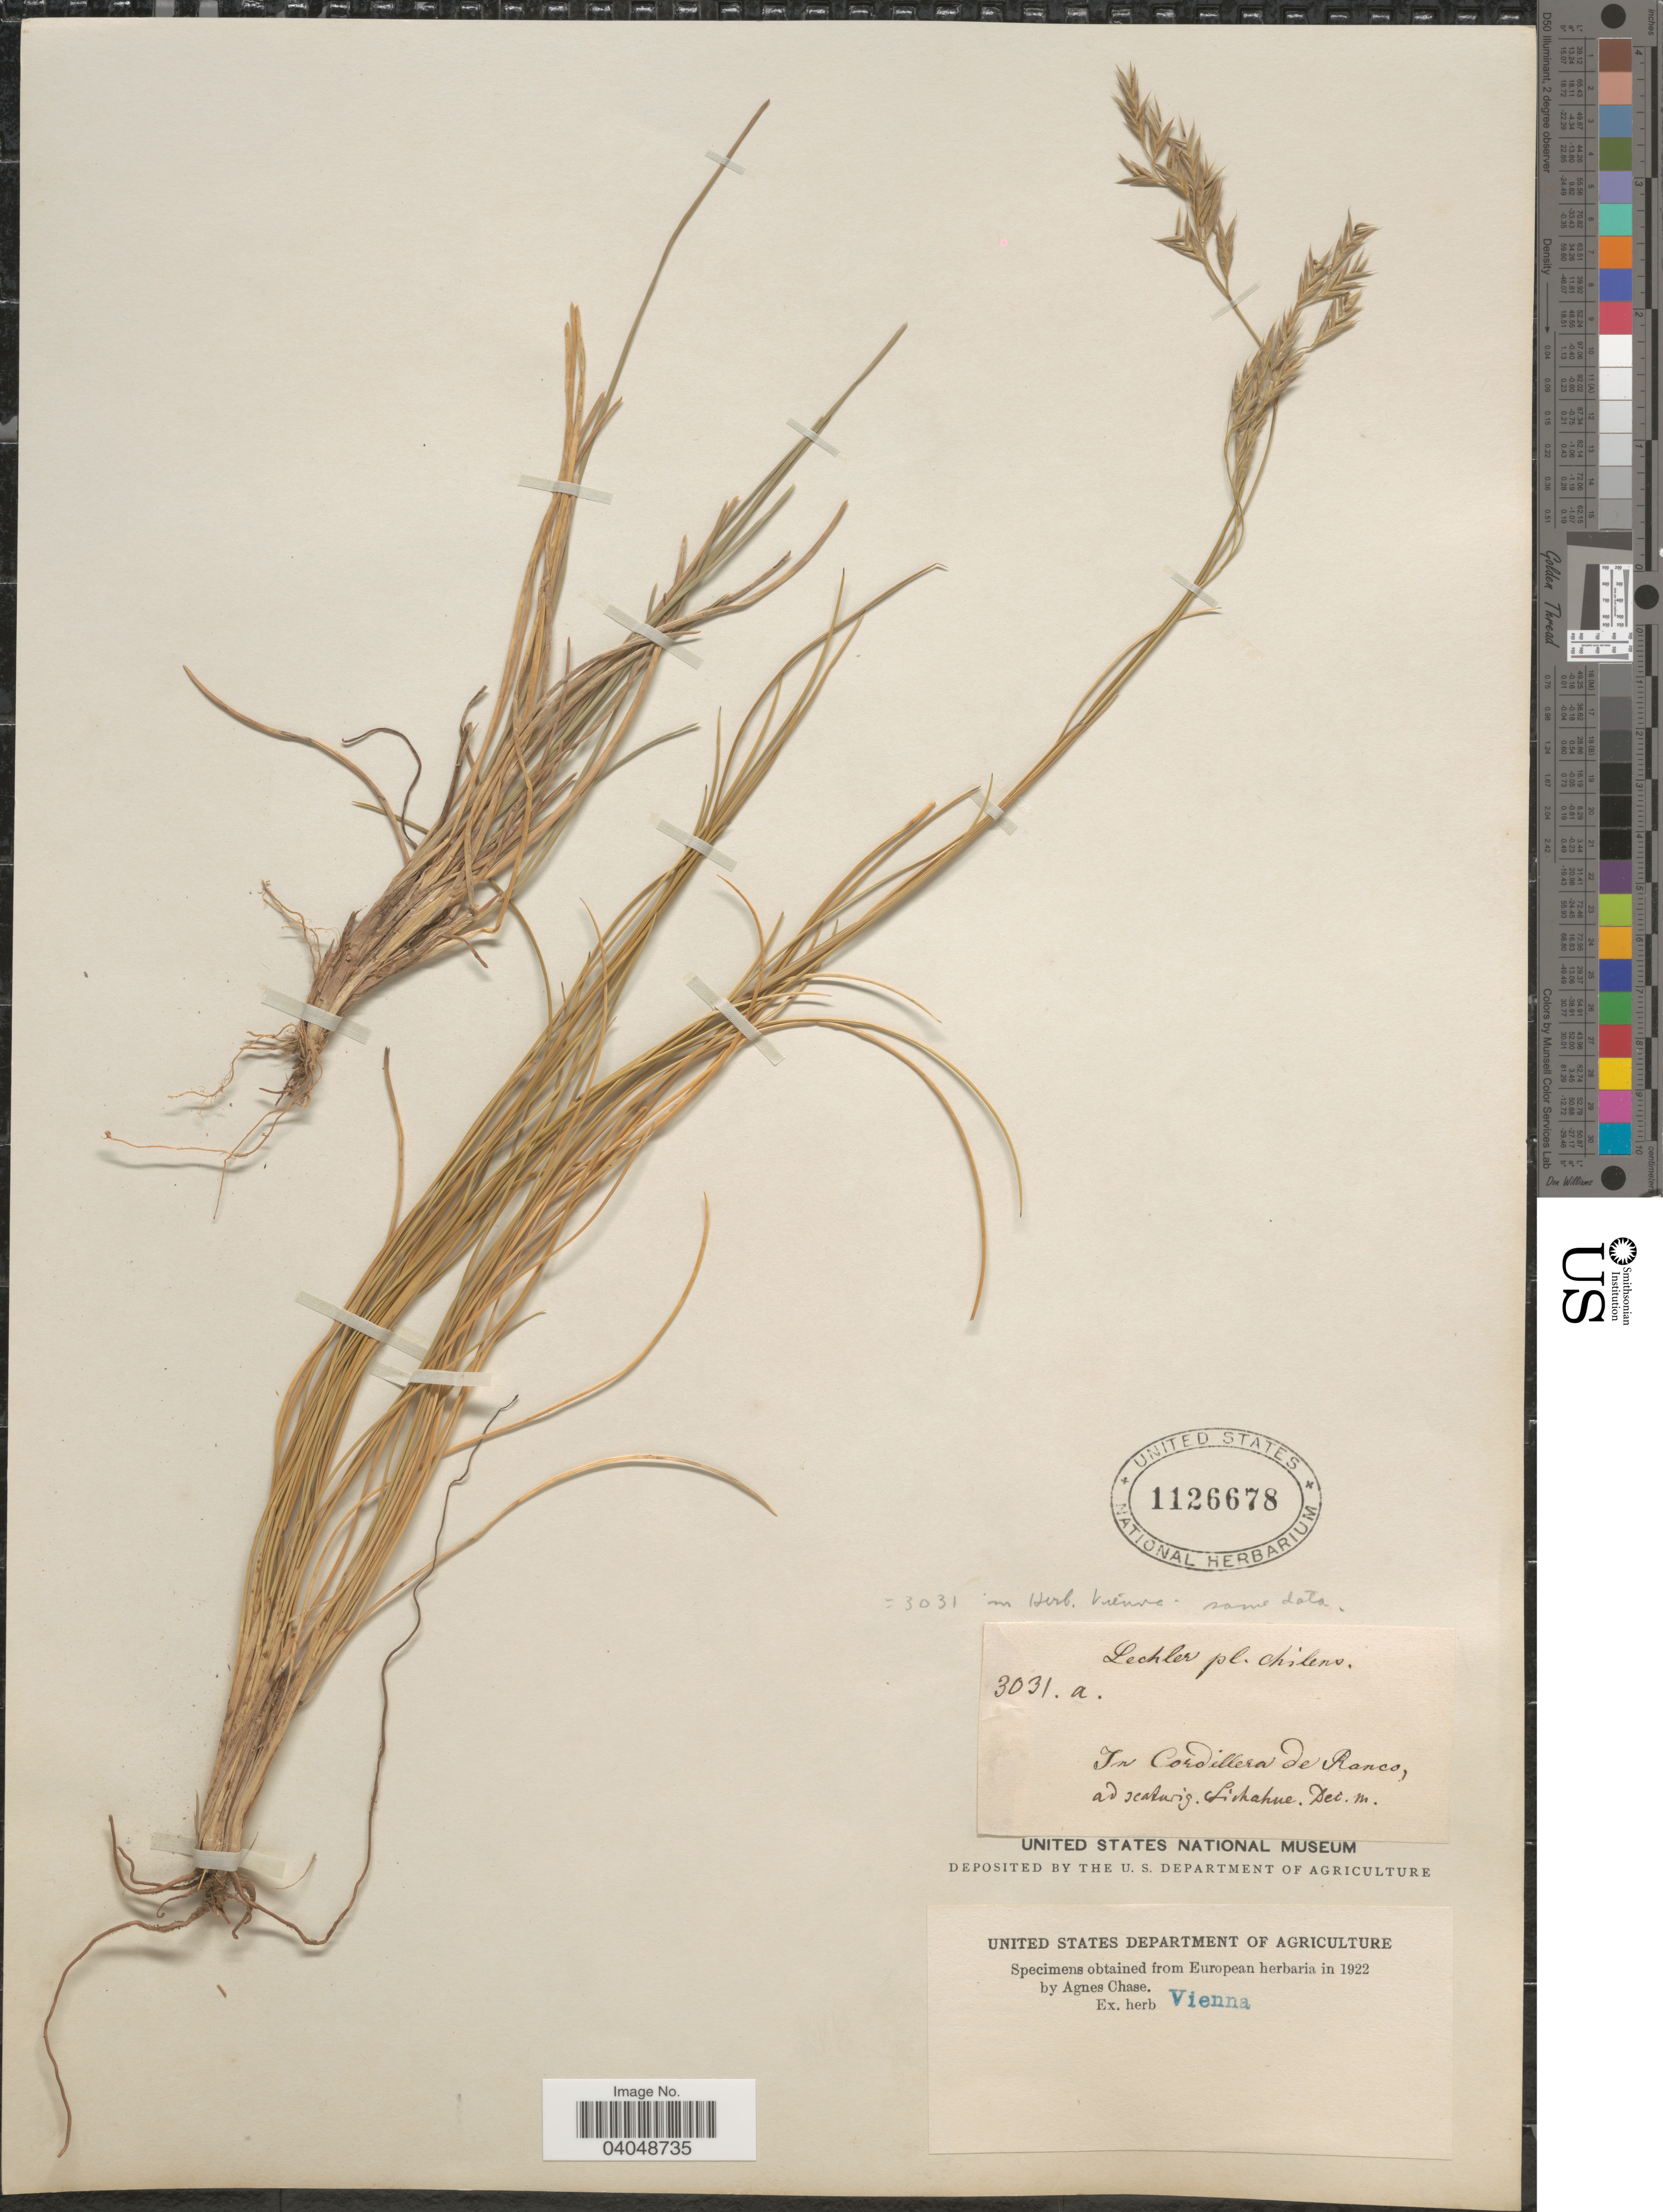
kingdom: Plantae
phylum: Tracheophyta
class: Liliopsida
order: Poales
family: Poaceae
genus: Festuca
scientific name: Festuca sp.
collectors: -. Lechler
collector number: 3031.a.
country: Chile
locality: In Cordillera de Ranco, ad scaturig. Sichahue.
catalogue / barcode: US 1126678